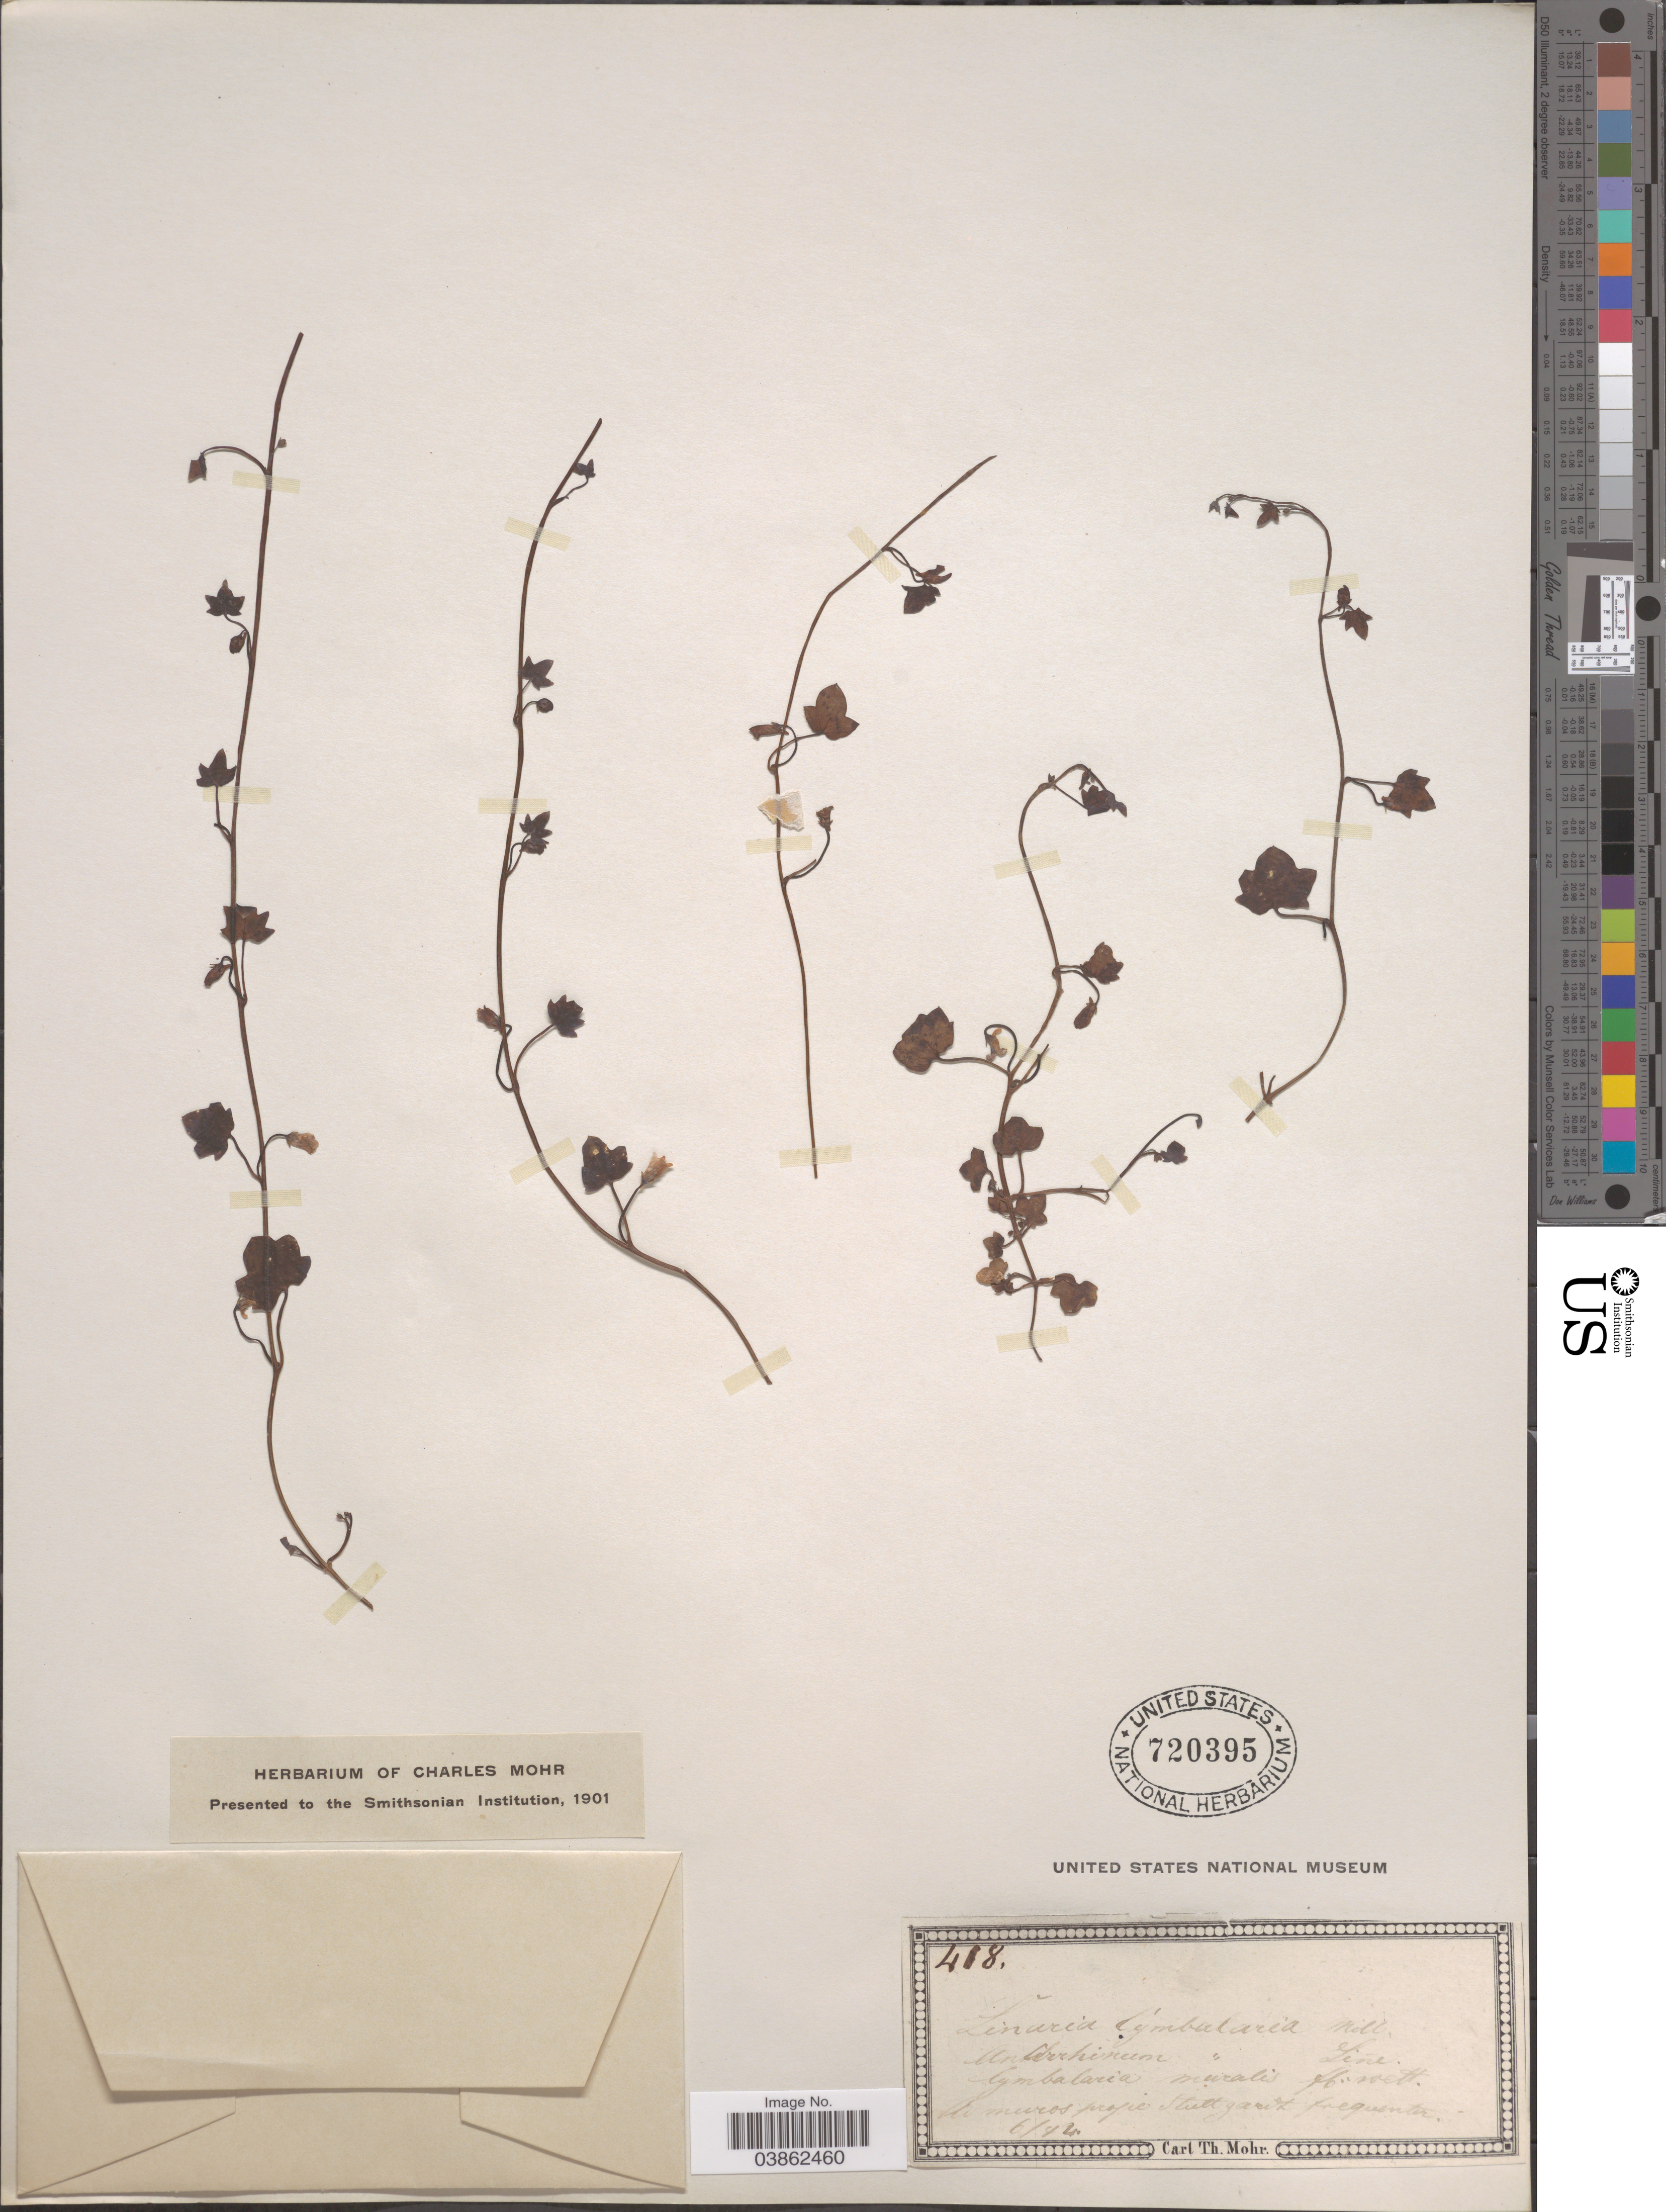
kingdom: Plantae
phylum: Tracheophyta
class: Magnoliopsida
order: Lamiales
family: Plantaginaceae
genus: Cymbalaria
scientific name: Cymbalaria sp.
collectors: C. T. Mohr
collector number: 418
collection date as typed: Transcribed d/m/y: /6/92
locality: Lumbalaria muralis fl.saett A muros profic Stuttgardt. [interpreted]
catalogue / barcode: US 720395